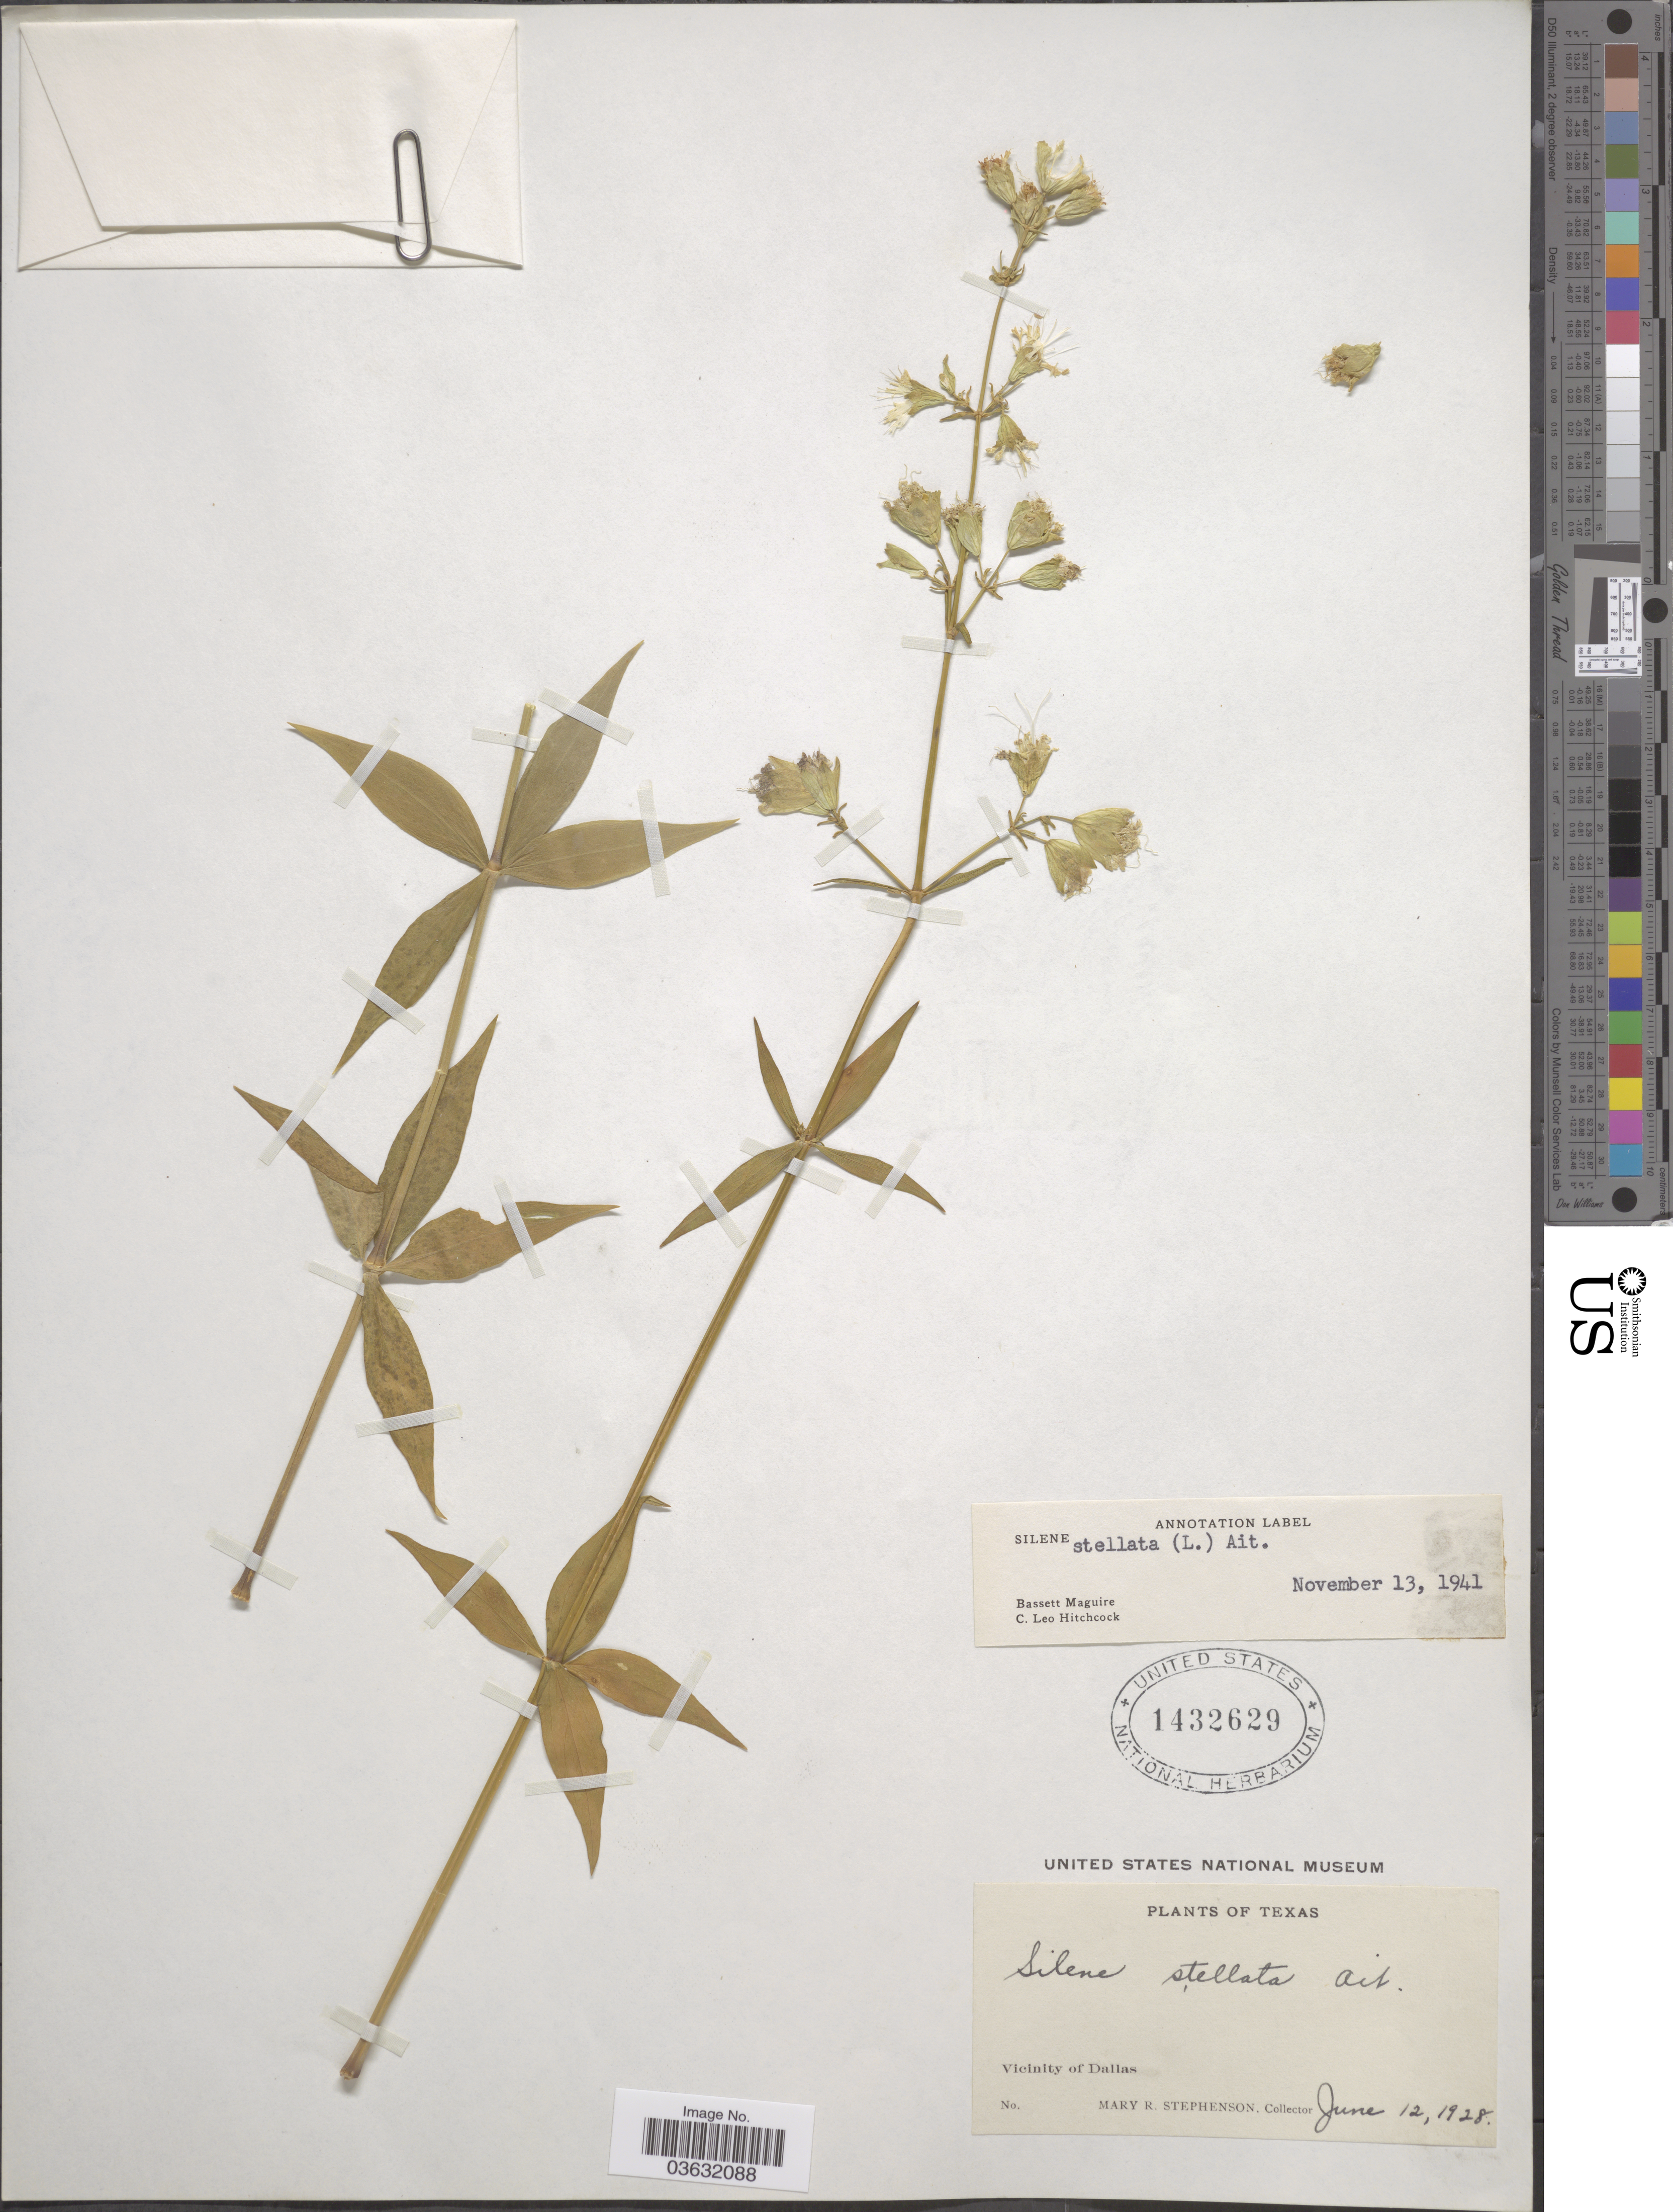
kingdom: Plantae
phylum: Tracheophyta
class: Magnoliopsida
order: Caryophyllales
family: Caryophyllaceae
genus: Silene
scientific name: Silene stellata var. stellata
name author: (L.) Coyte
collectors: M. Stephenson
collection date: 1928-06-12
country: United States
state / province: Texas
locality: Vicinity of Dallas.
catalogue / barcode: US 1432629